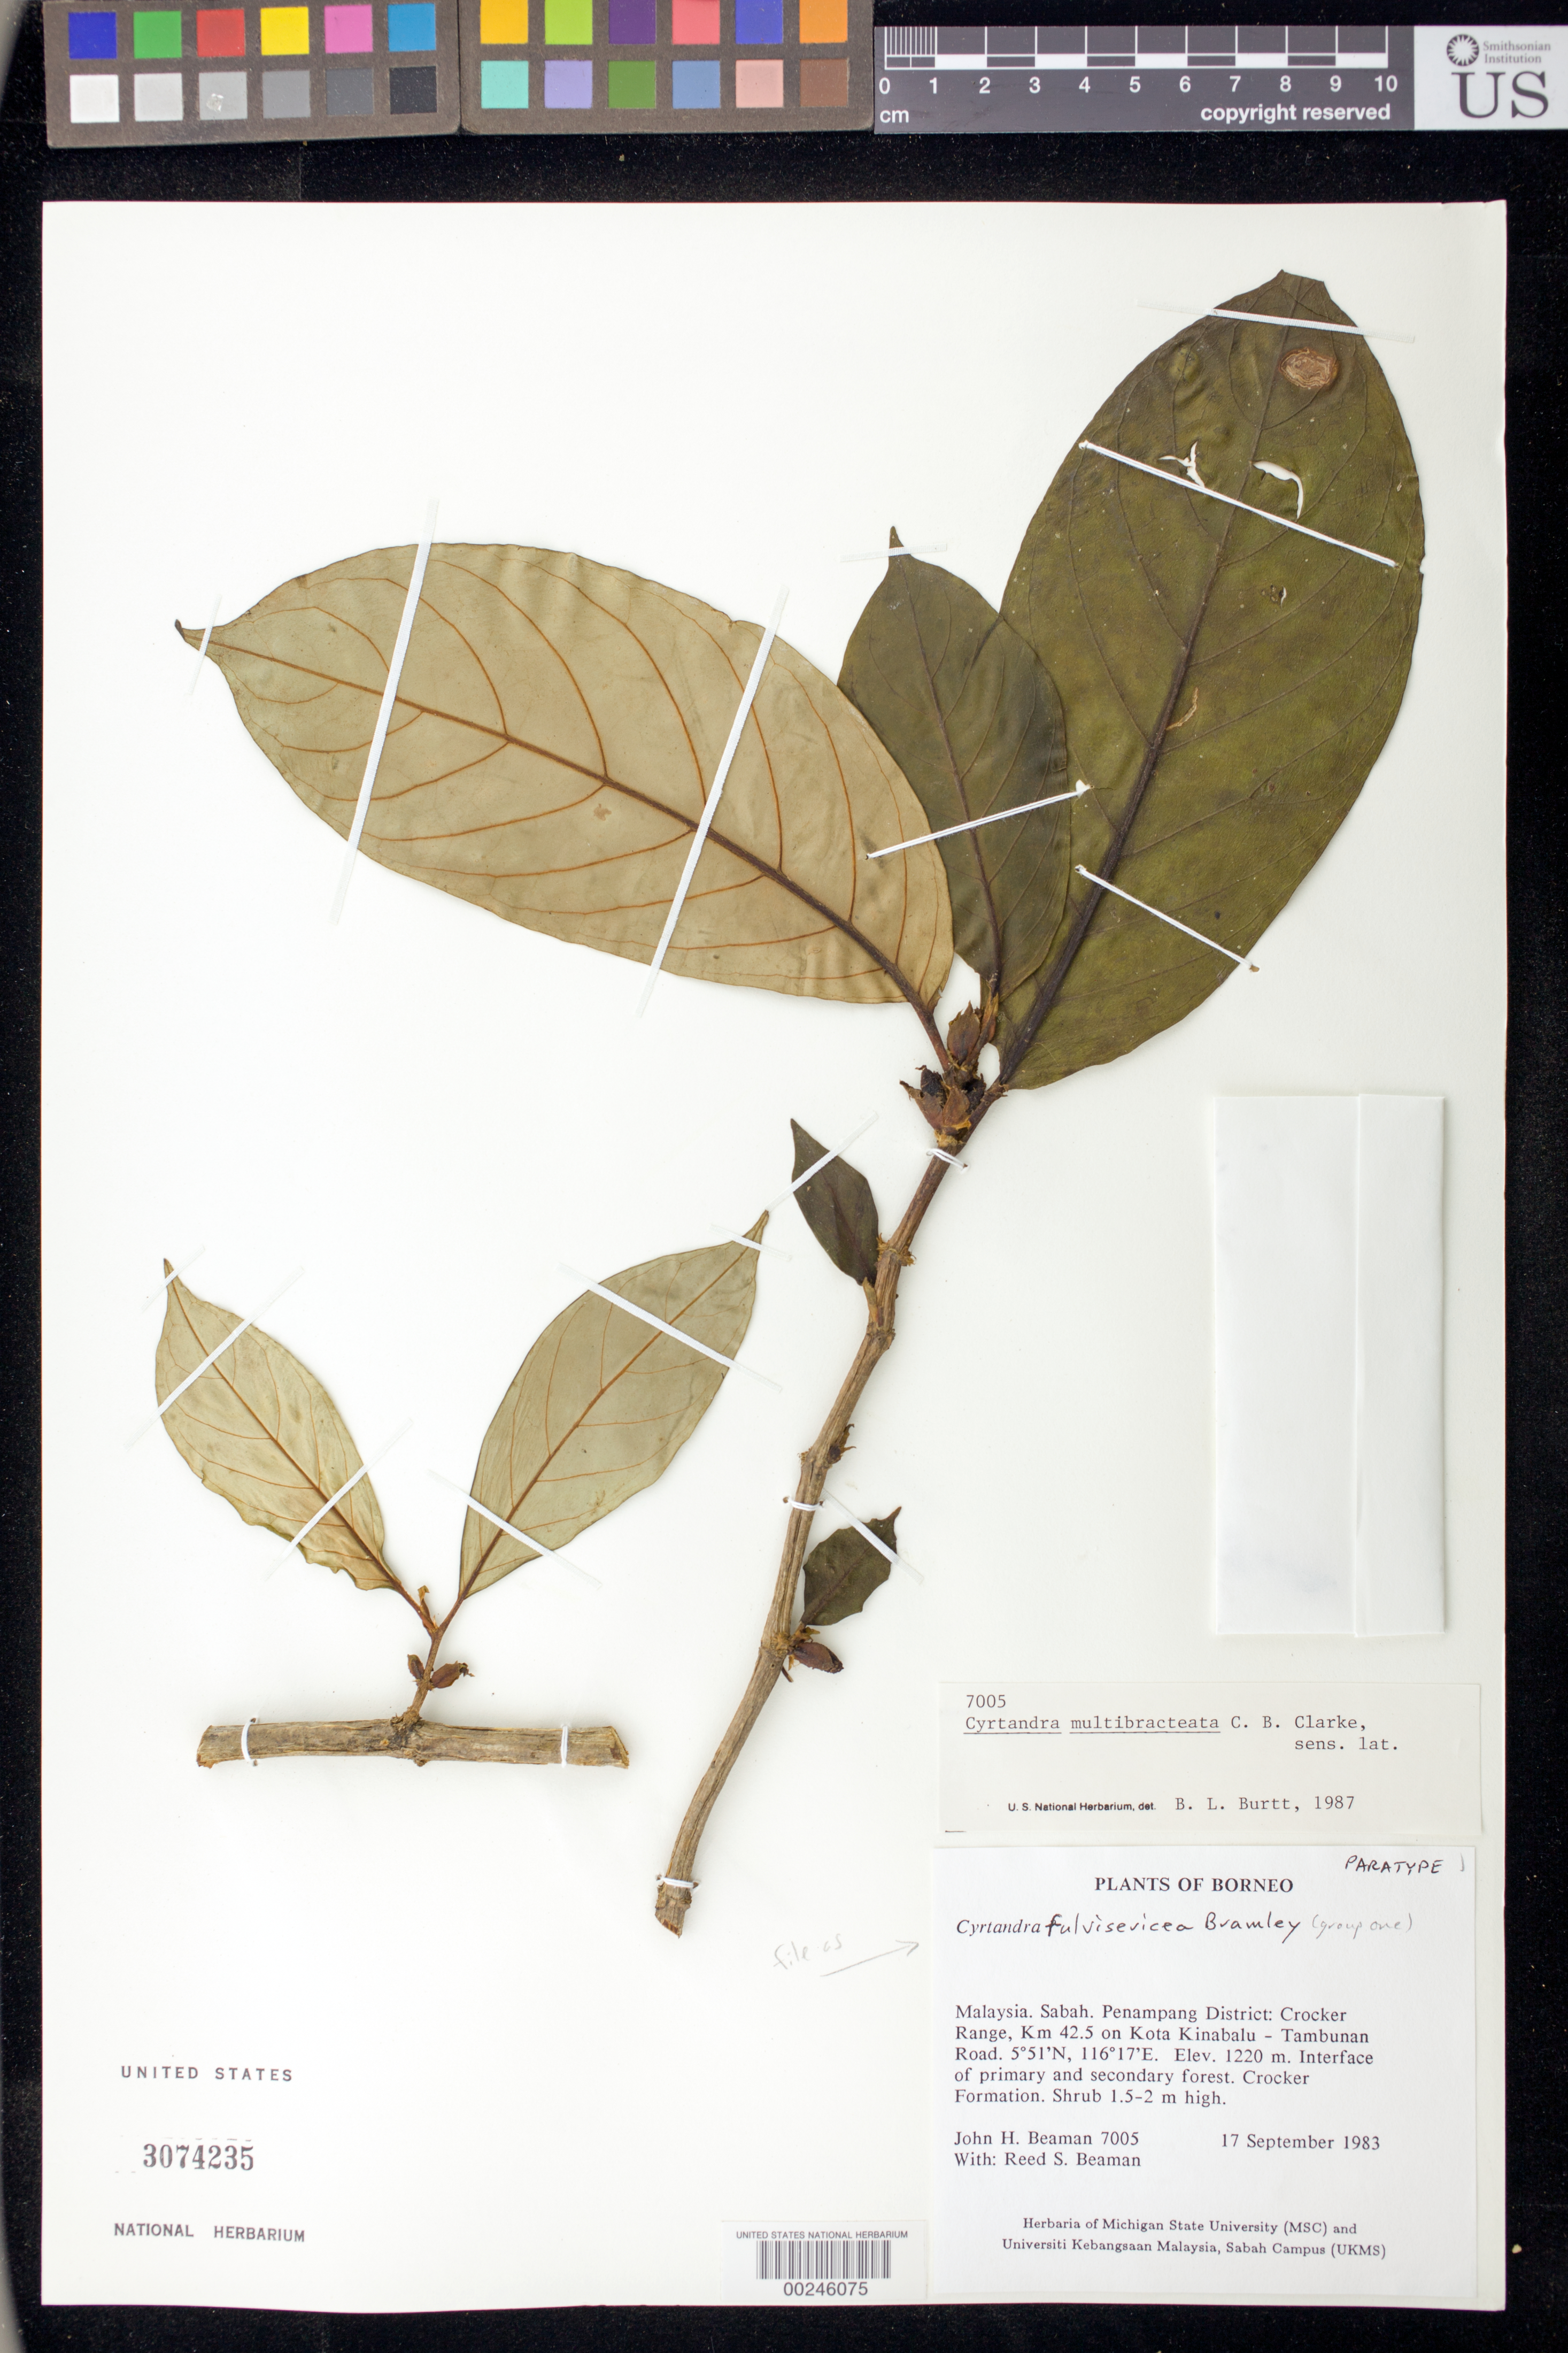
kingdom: Plantae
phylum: Tracheophyta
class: Magnoliopsida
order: Lamiales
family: Gesneriaceae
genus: Cyrtandra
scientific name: Cyrtandra fulvisericea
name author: Bramley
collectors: J. H. Beaman & R. S. Beaman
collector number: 7005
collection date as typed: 17 Sep 1983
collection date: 1983-09-17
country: Malaysia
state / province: Sabah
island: Borneo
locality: Penampang District: Crocker Range, km 42.5 on Kota Kinabalu - Tambunan Road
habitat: Interface of primary and secondary forest, crocker formation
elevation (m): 1220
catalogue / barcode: US 3074235